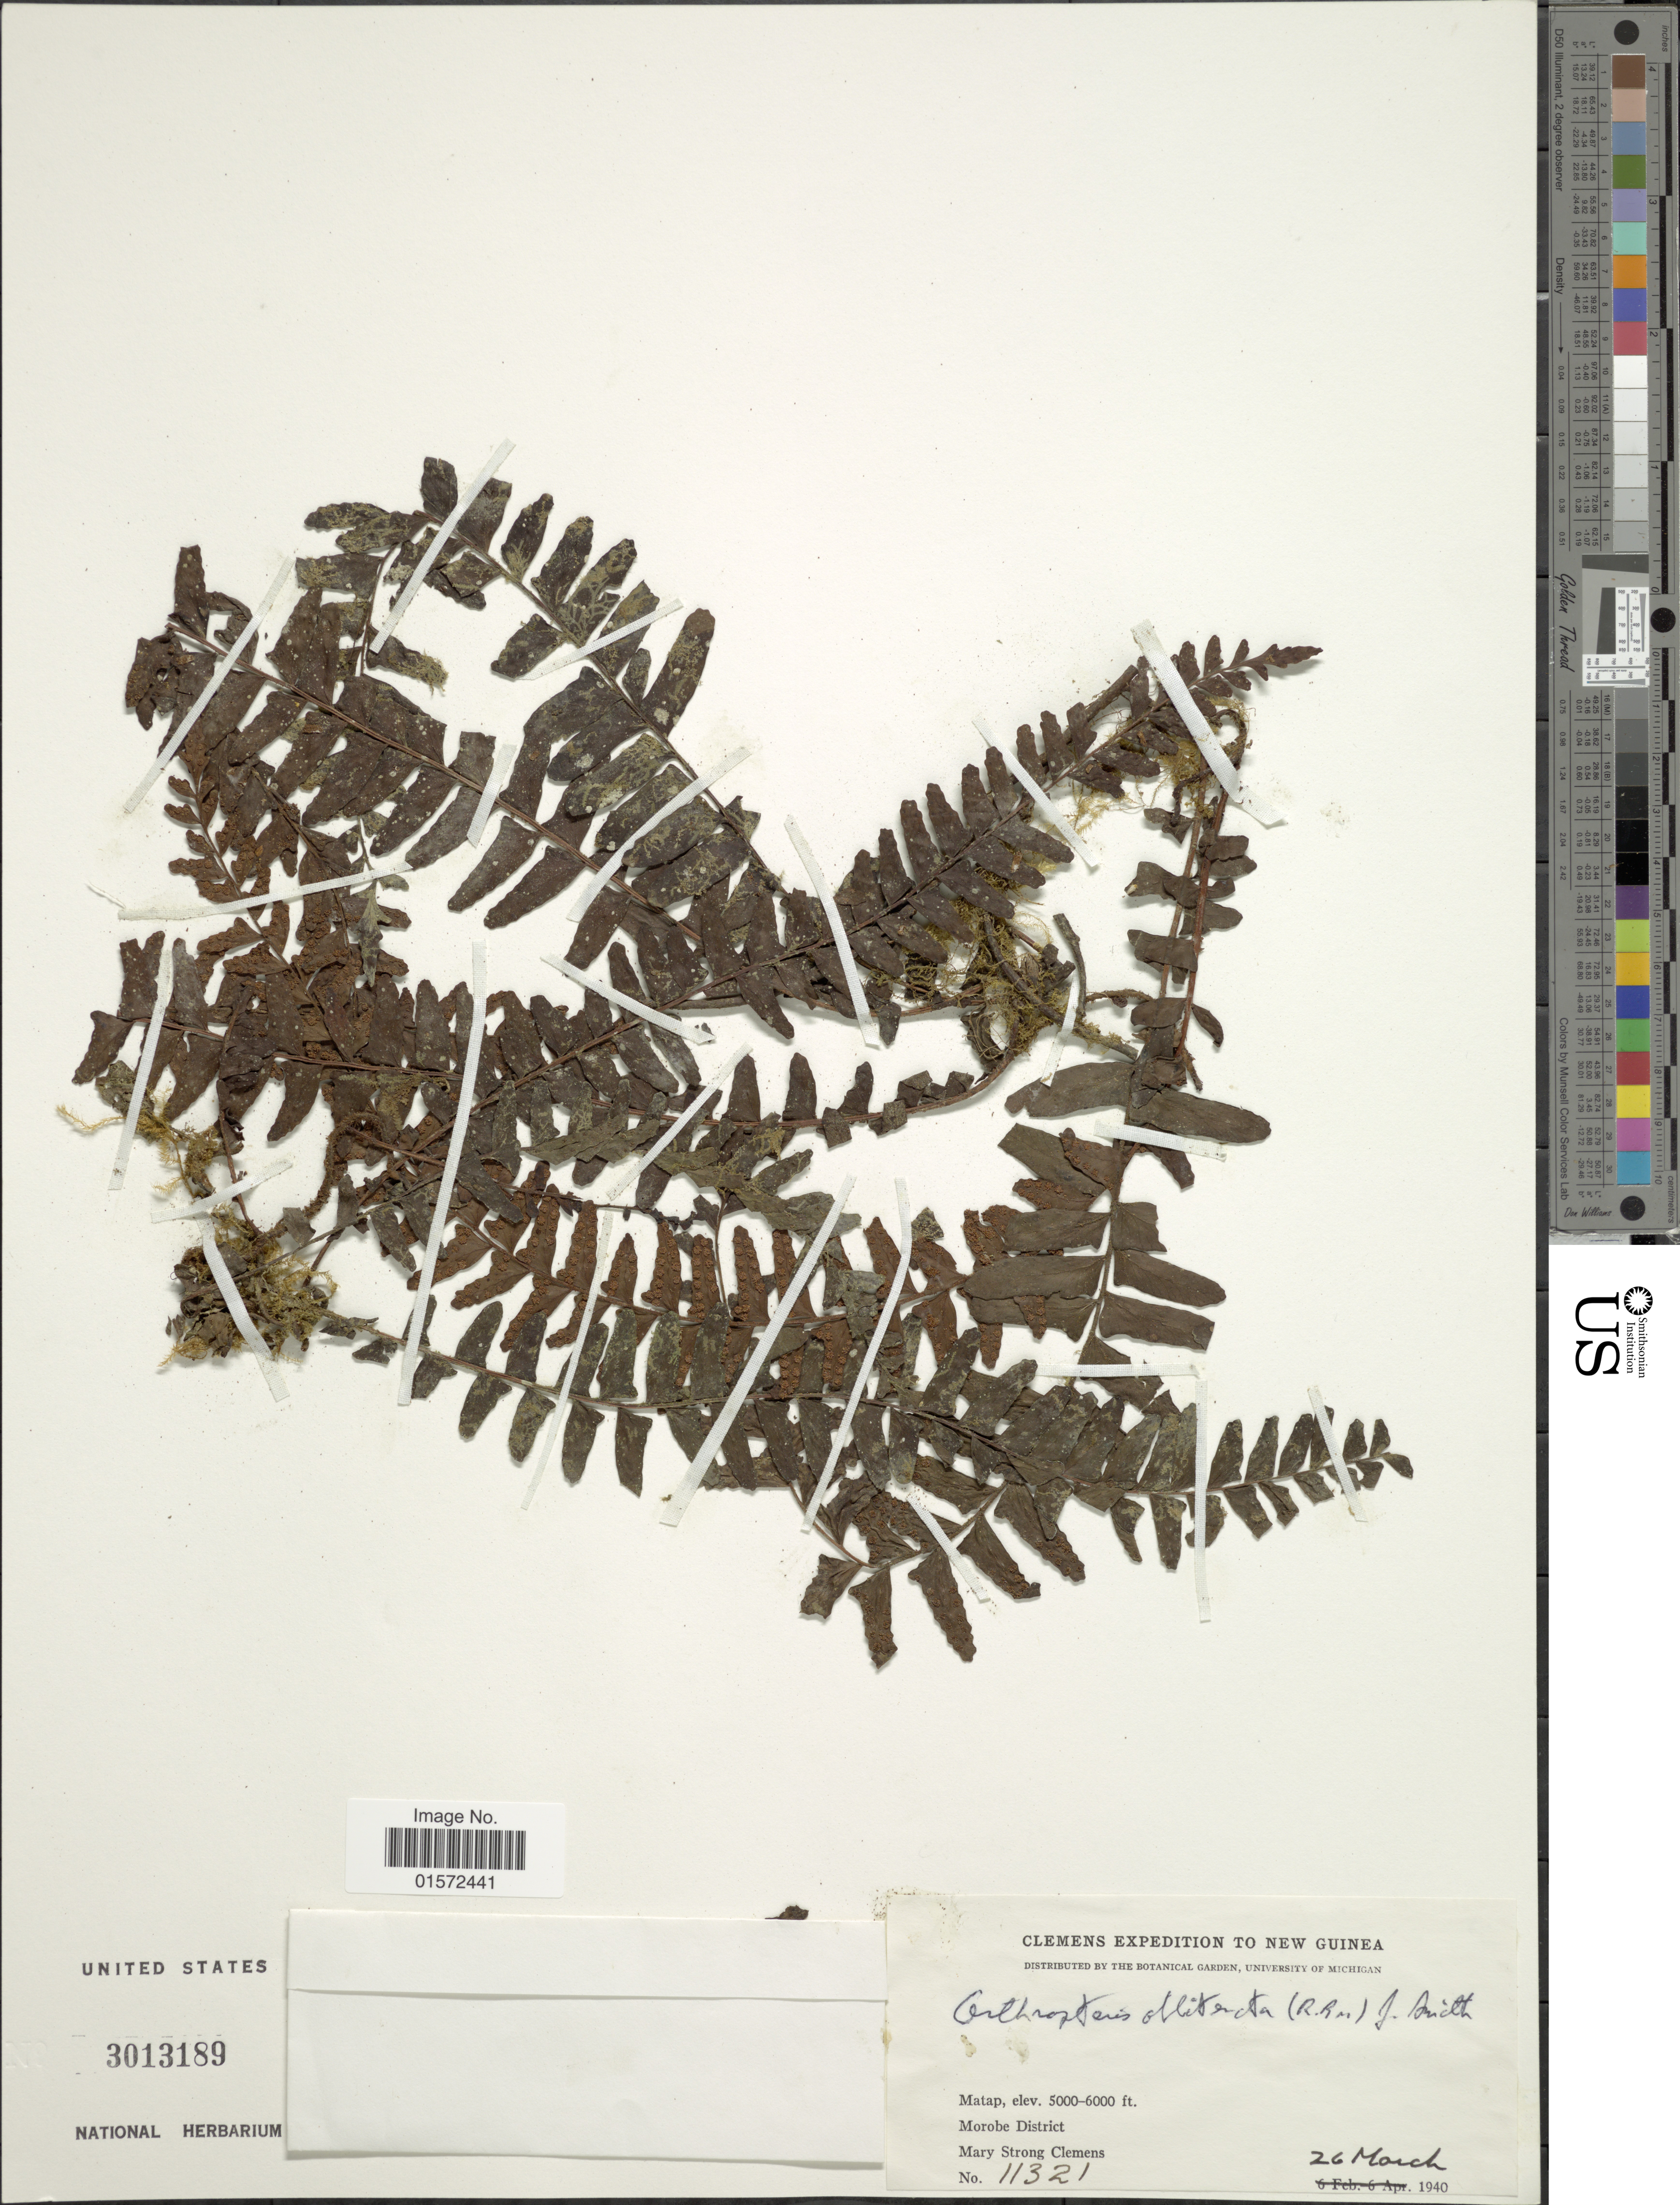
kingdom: Plantae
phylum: Tracheophyta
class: Polypodiopsida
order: Polypodiales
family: Tectariaceae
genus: Arthropteris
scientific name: Arthropteris palisotii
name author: (Desv.) Alston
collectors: M. S. Clemens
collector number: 11321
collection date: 1940-03-26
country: Papua New Guinea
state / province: Morobe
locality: New Guinea, Matap, Morobe District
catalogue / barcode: US 3013189